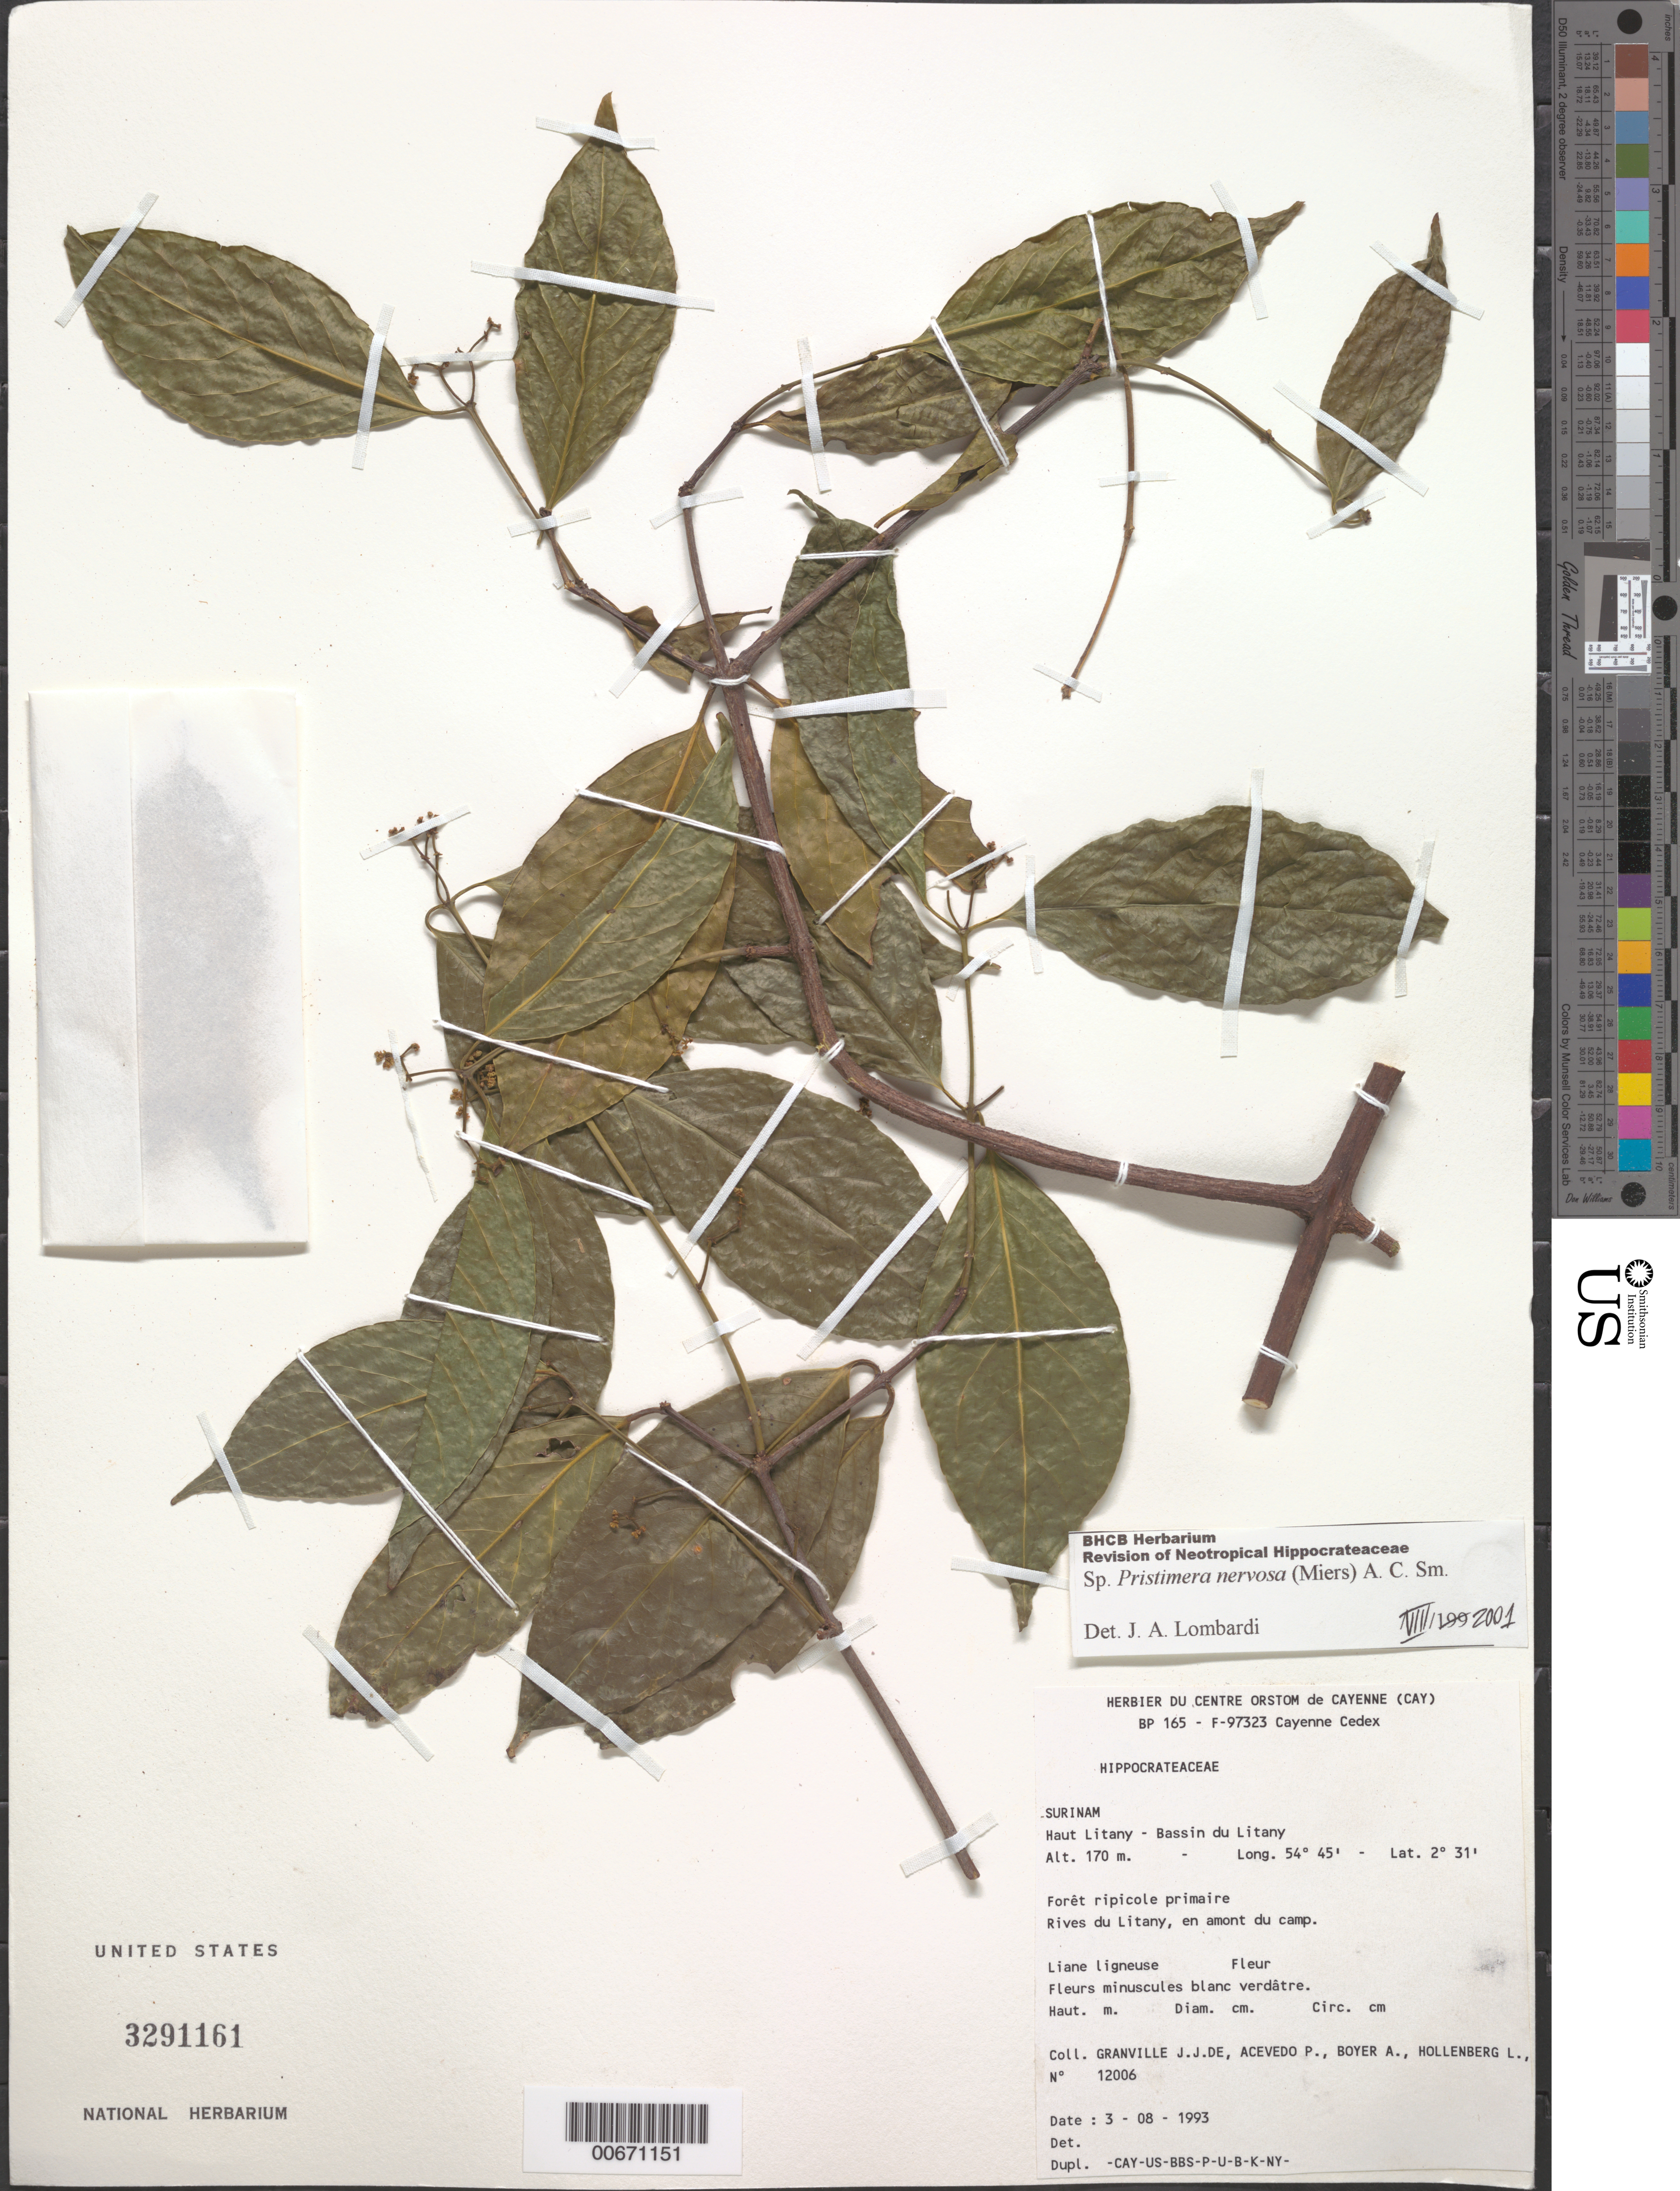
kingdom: Plantae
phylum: Tracheophyta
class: Magnoliopsida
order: Celastrales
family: Celastraceae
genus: Pristimera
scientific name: Pristimera nervosa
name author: (Miers) A.C. Sm.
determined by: Lombardi, Julio A.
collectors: J.-J. de Granville, P. Acevedo-Rodr., A. Boyer & L. Hollenberg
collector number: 12006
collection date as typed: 3-Aug-93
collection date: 1993-08-03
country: Suriname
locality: Haut Litany, Bassin du Litany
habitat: Primary riparian forest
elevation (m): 170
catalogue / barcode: US 3291161